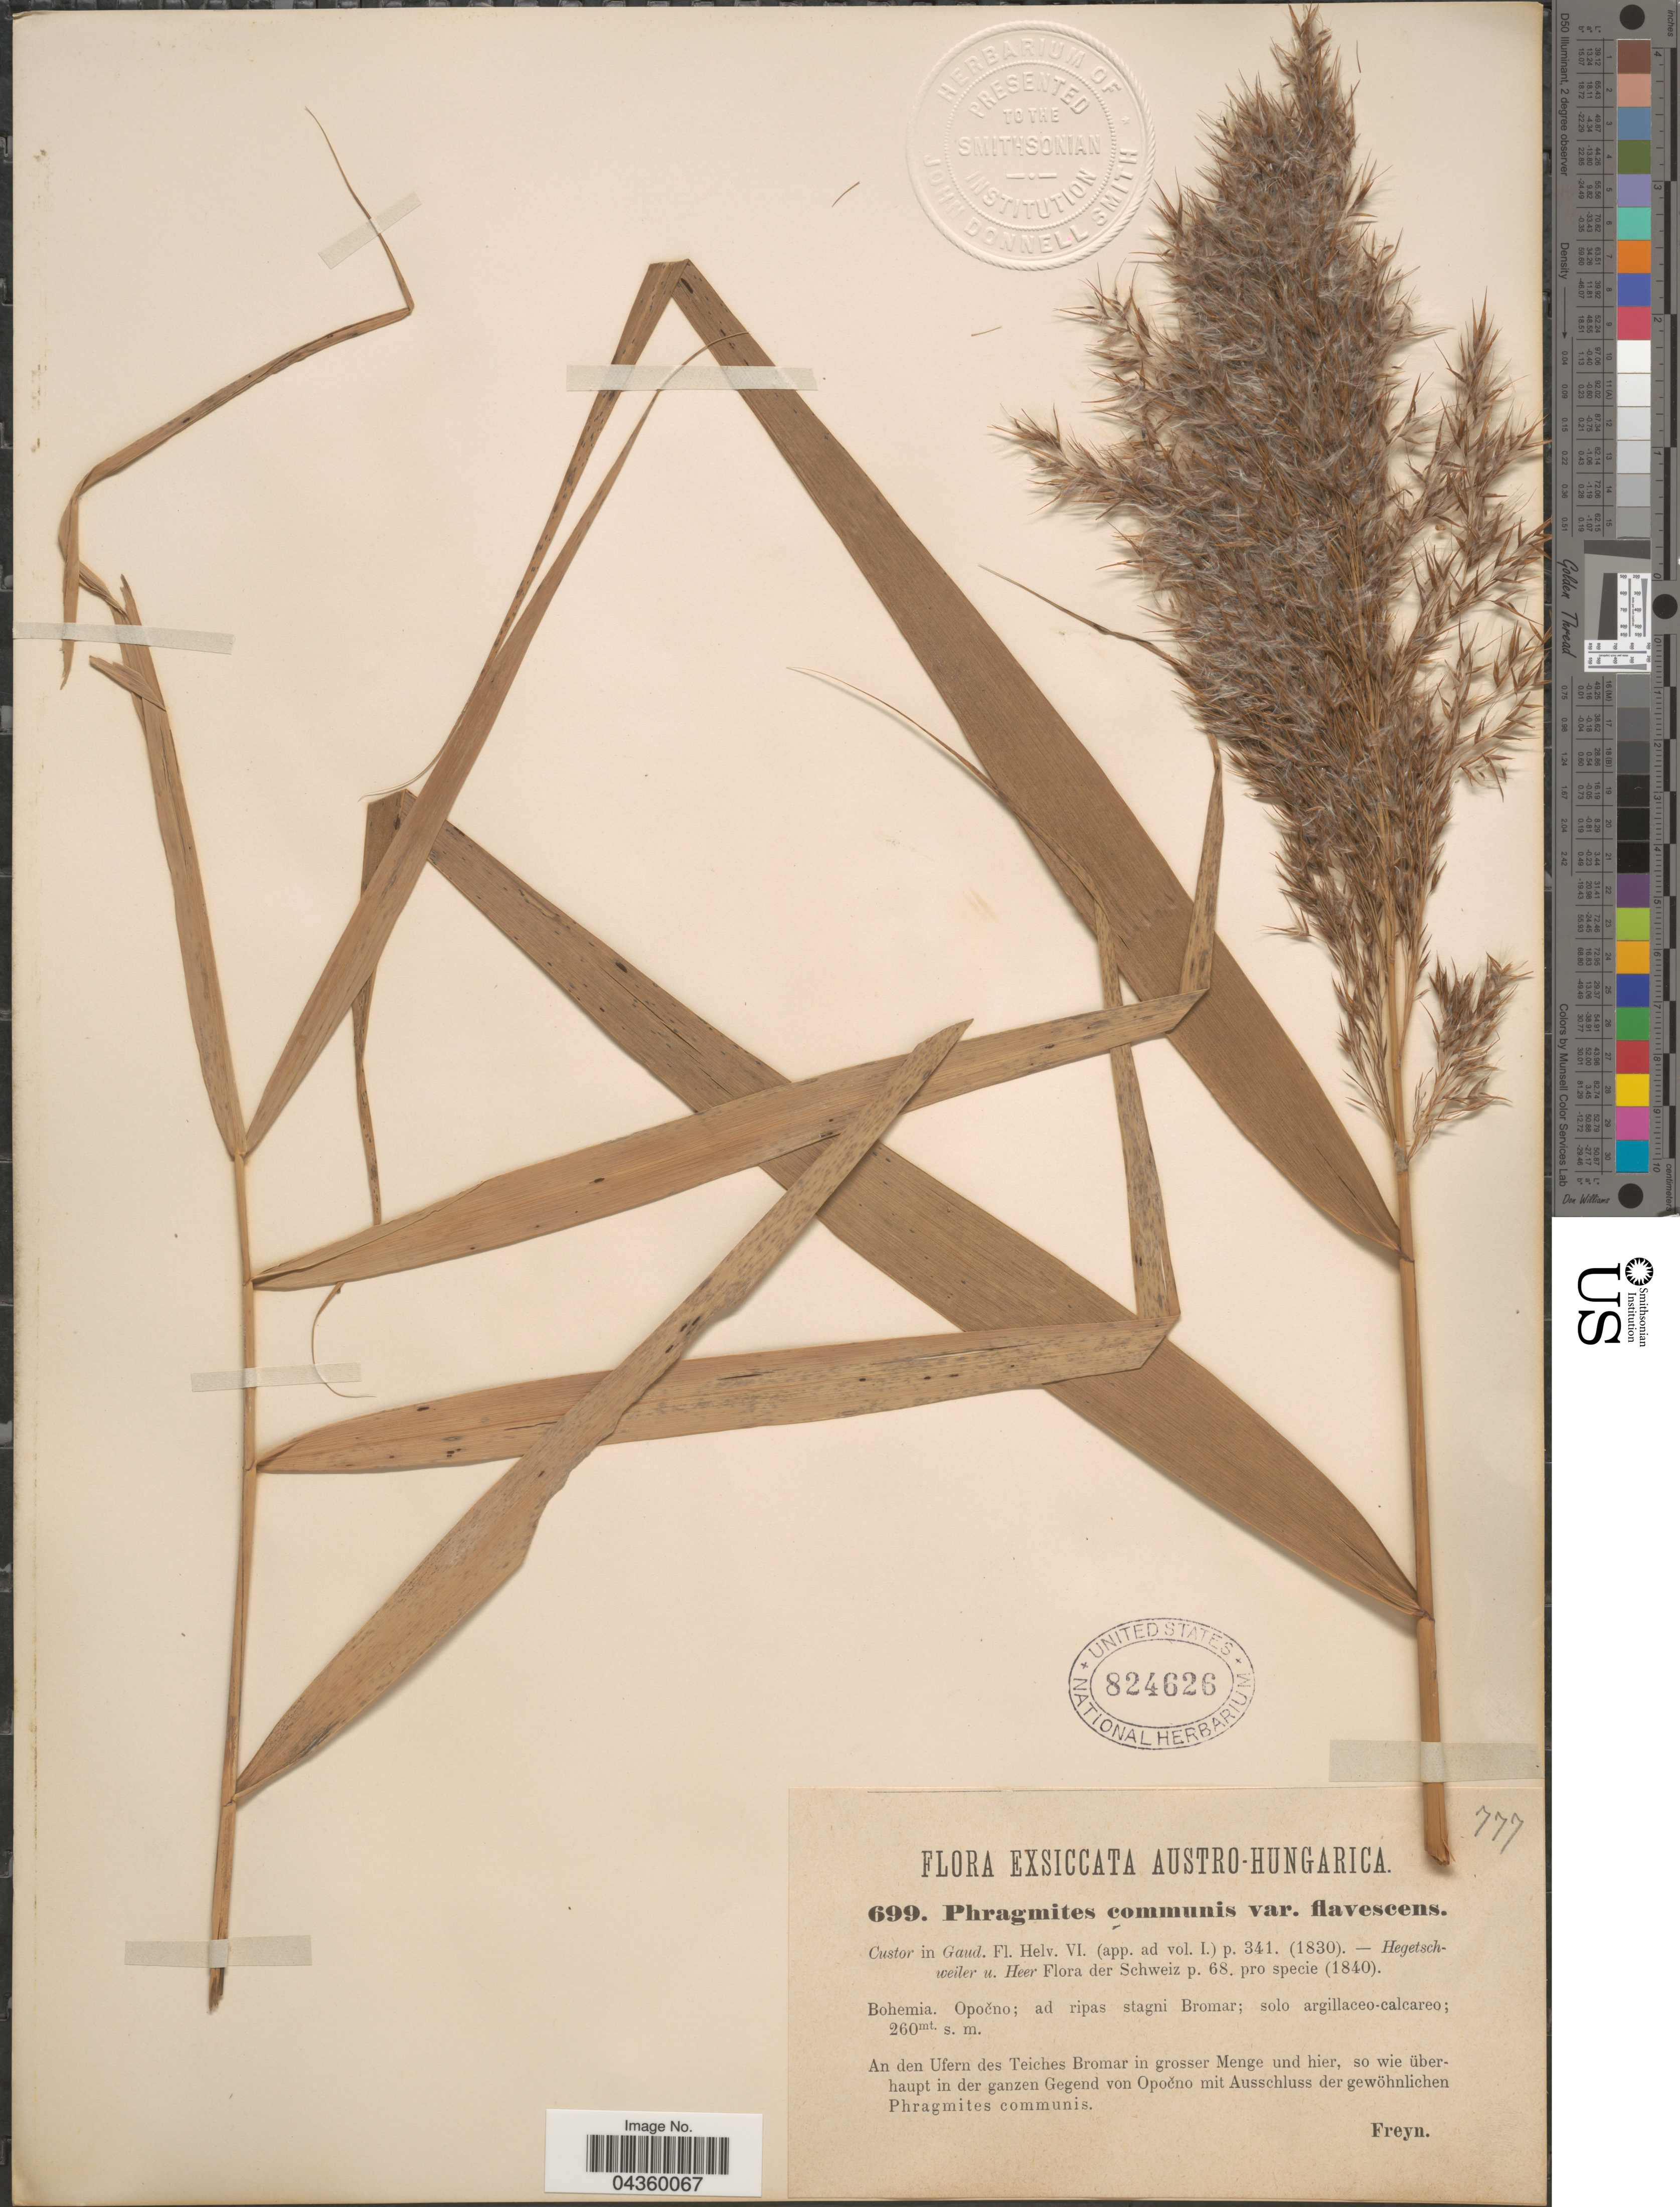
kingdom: Plantae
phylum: Tracheophyta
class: Liliopsida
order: Poales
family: Poaceae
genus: Phragmites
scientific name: Phragmites australis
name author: (Cav.) Trin. ex Steud.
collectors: J. Freyn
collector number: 699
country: Czechia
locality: Austro-Hungarica. Bohemia. Opočno; ad ripas stagni Bromar.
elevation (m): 260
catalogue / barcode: US 824626